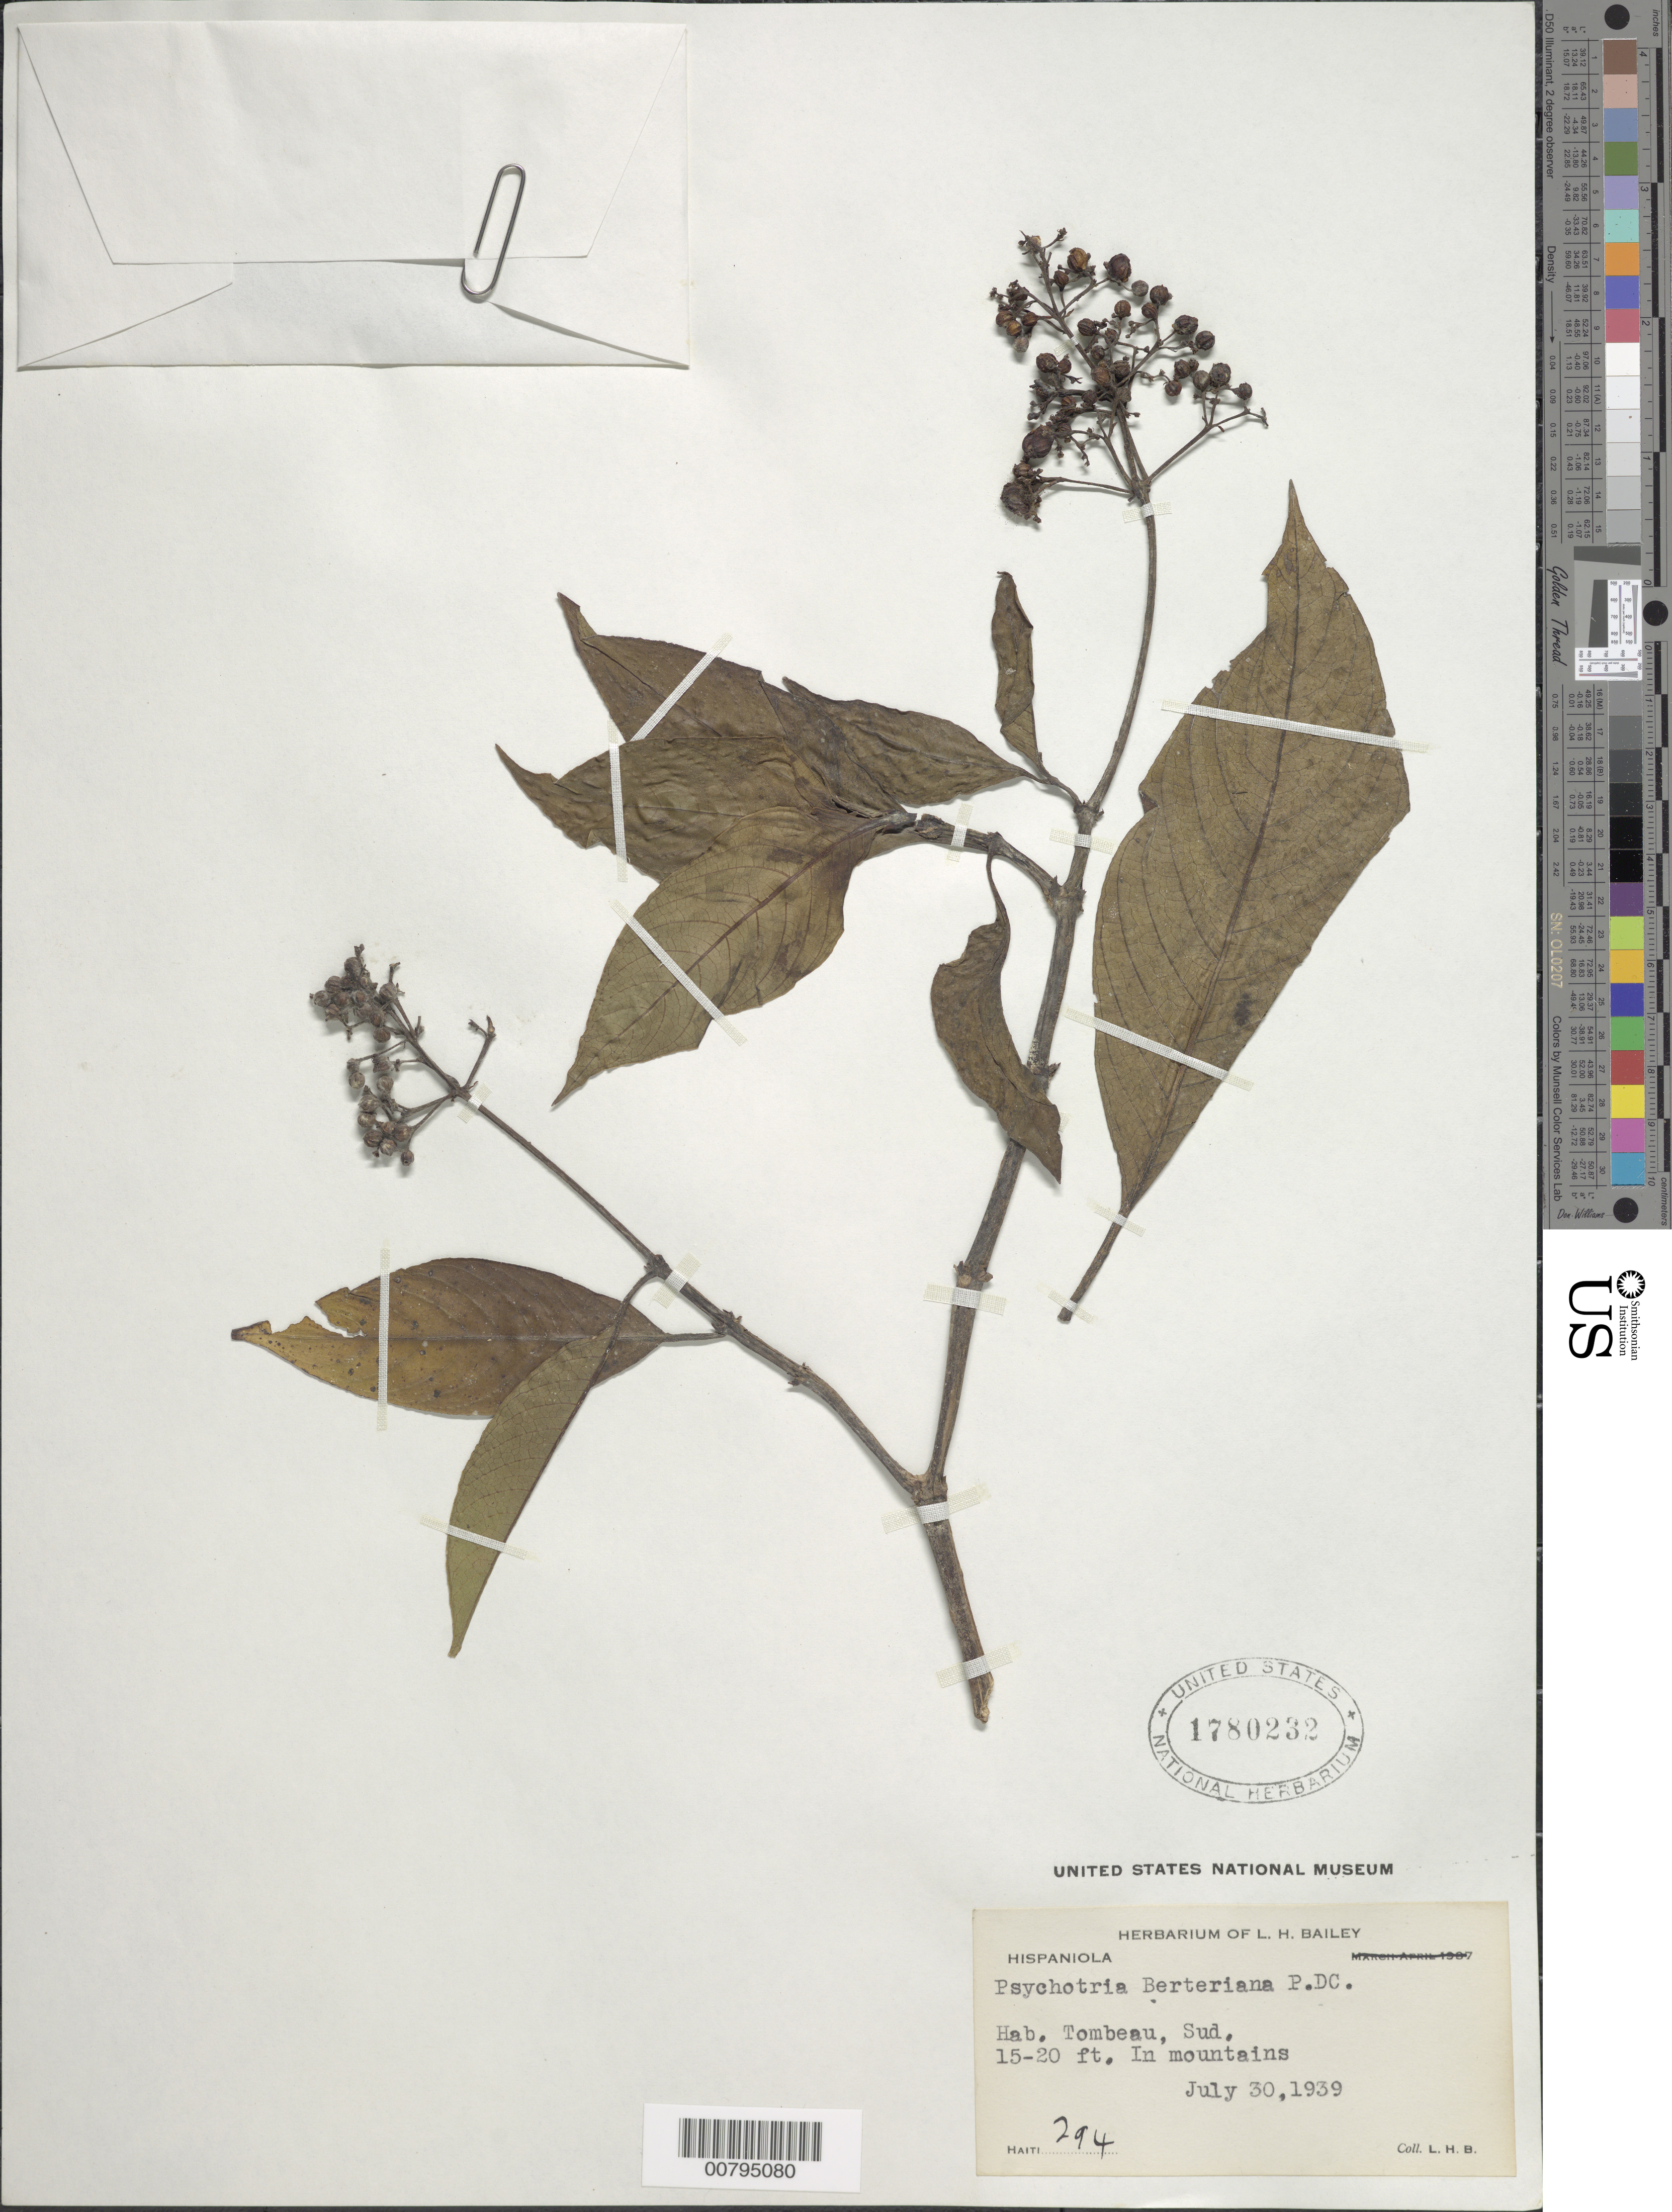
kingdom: Plantae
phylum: Tracheophyta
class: Magnoliopsida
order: Gentianales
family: Rubiaceae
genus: Psychotria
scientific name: Psychotria berteroana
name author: DC.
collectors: L. H. Bailey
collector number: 294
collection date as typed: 30 Jul 1939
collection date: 1939-07-30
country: Haiti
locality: Hab. Tombeau, Sud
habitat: In mountains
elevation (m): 5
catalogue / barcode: US 1780232